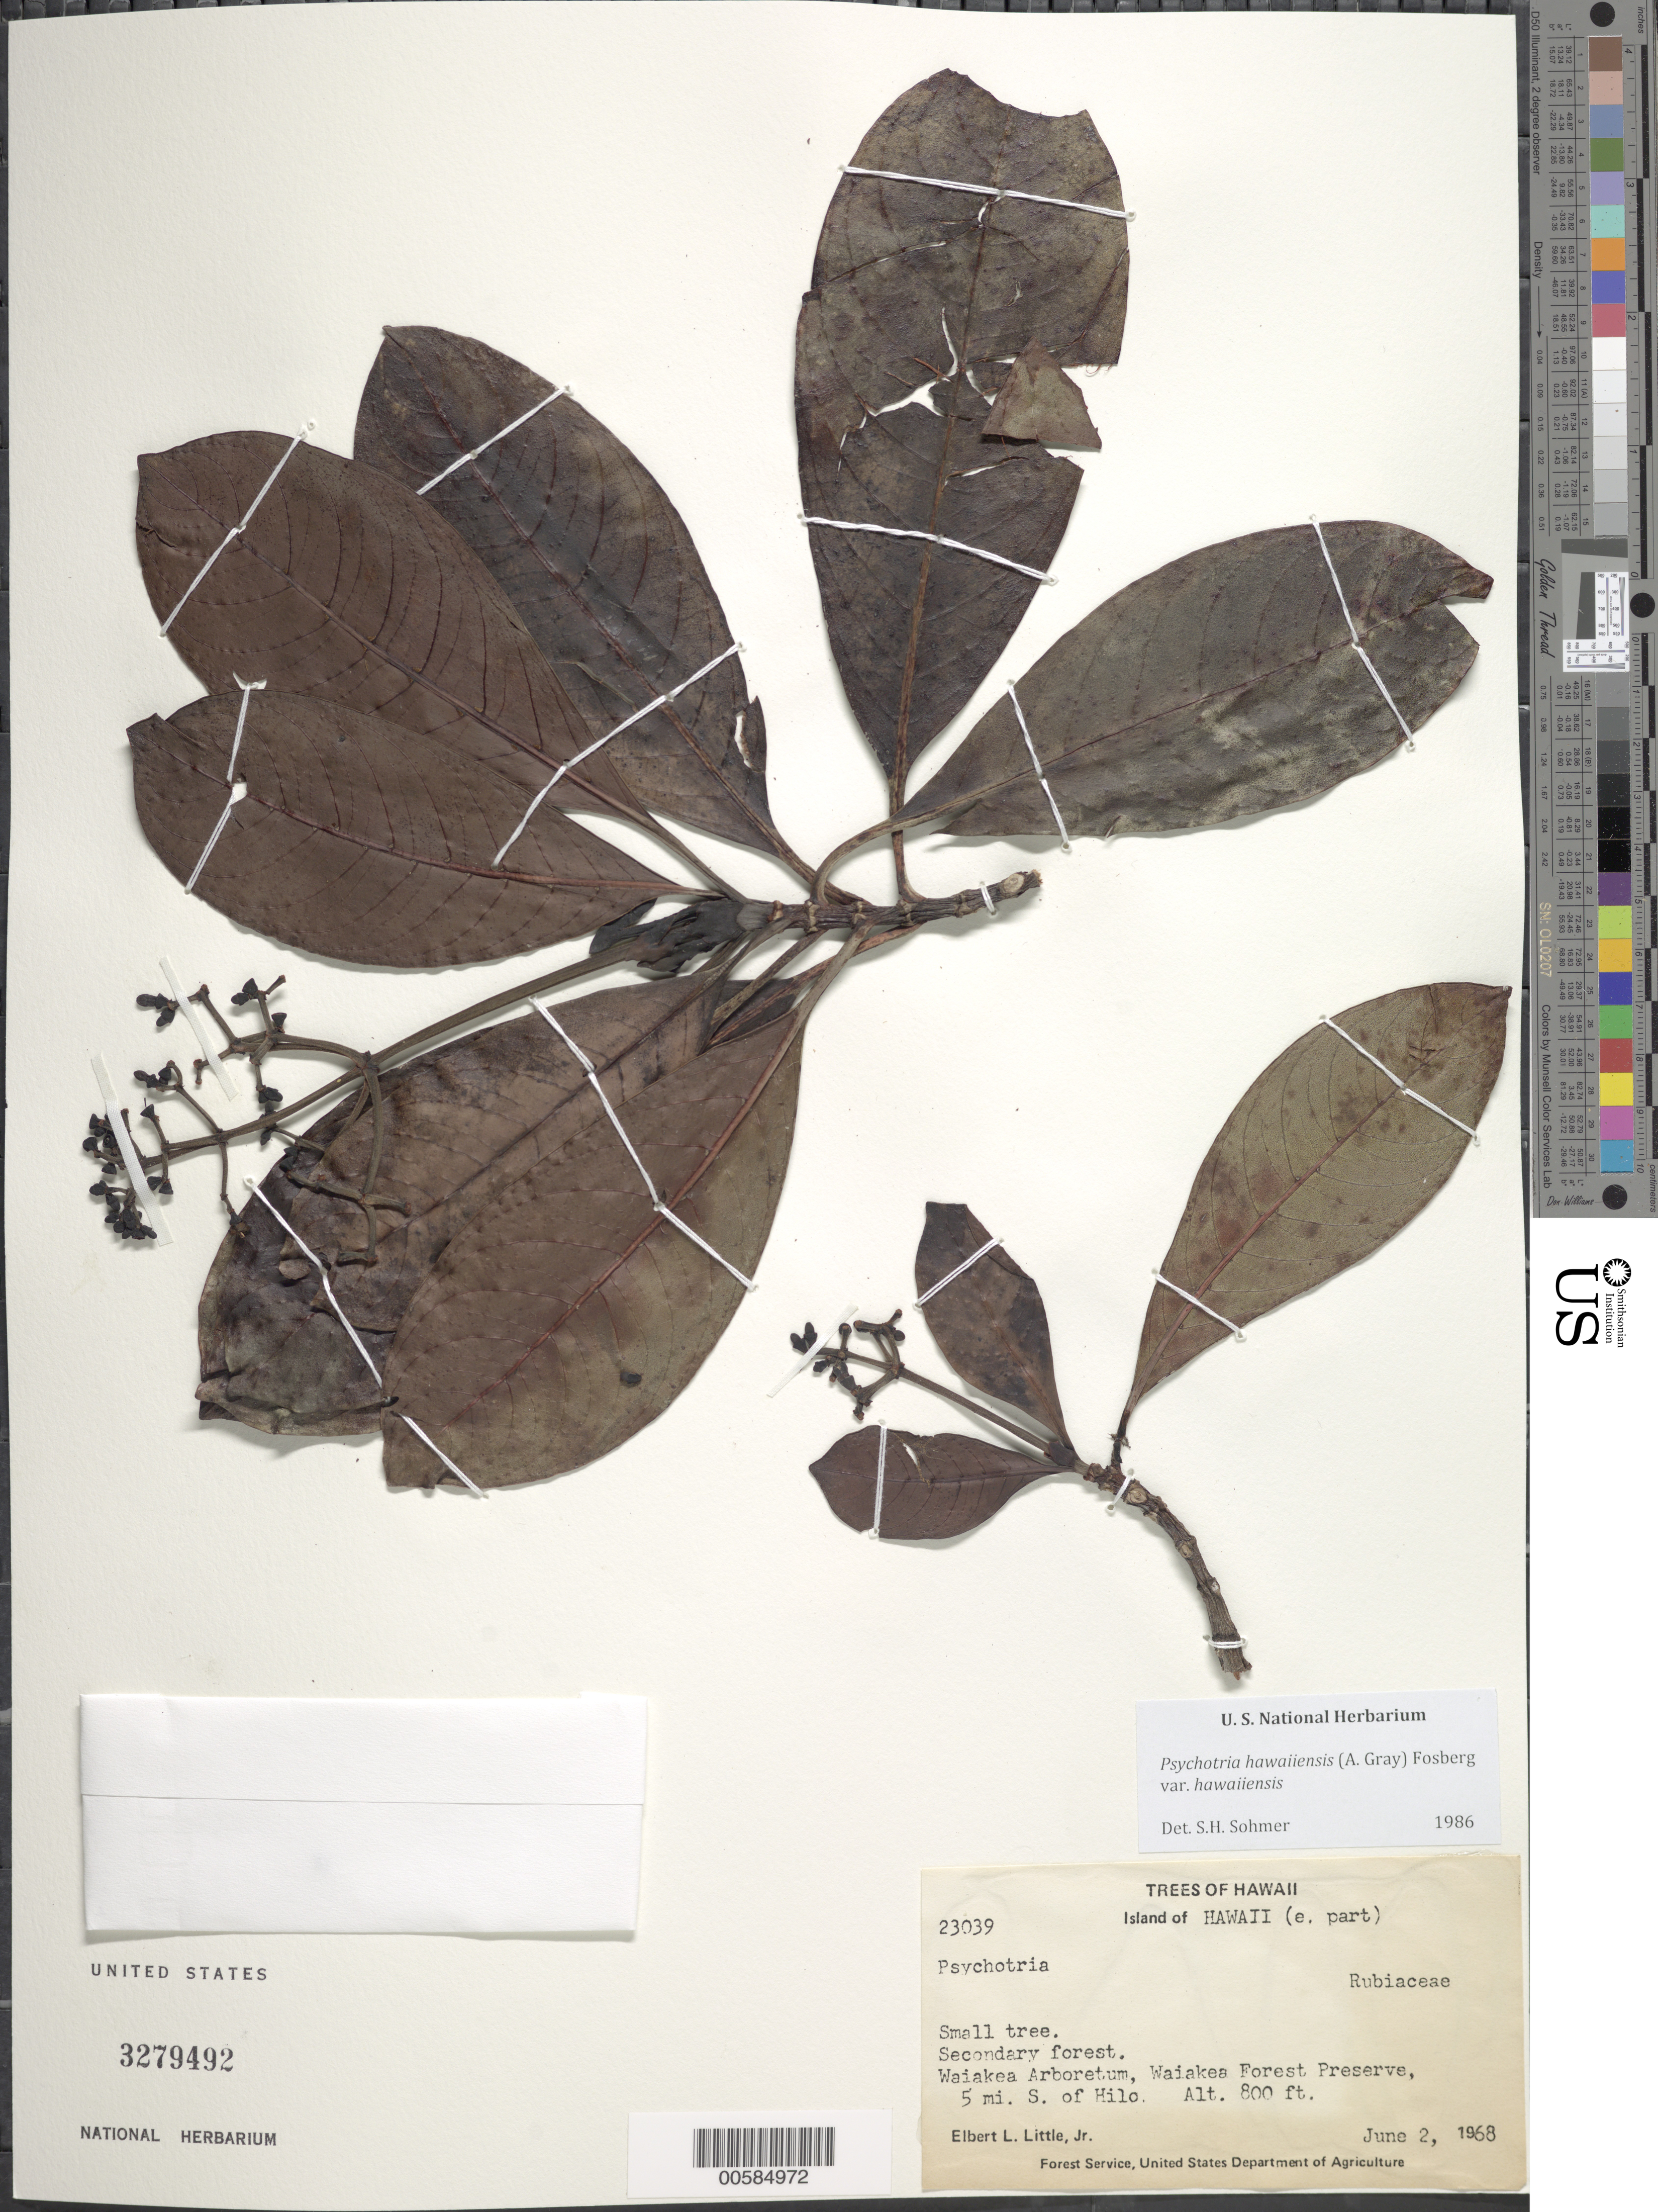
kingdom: Plantae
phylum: Tracheophyta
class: Magnoliopsida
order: Gentianales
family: Rubiaceae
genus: Psychotria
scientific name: Psychotria hawaiiensis var. hawaiiensis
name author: (A. Gray) Fosberg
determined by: Sohmer, S. H.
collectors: E. L. Little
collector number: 23039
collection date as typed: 2 Jun 1968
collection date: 1968-06-02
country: United States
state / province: Hawaii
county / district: Hawaii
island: Hawaii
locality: E Hawaii, Waiakea Arboretum, Waiakea For Preserve, 5 mi S of Hilo.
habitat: Secondary forest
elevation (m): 244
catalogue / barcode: US 3279492